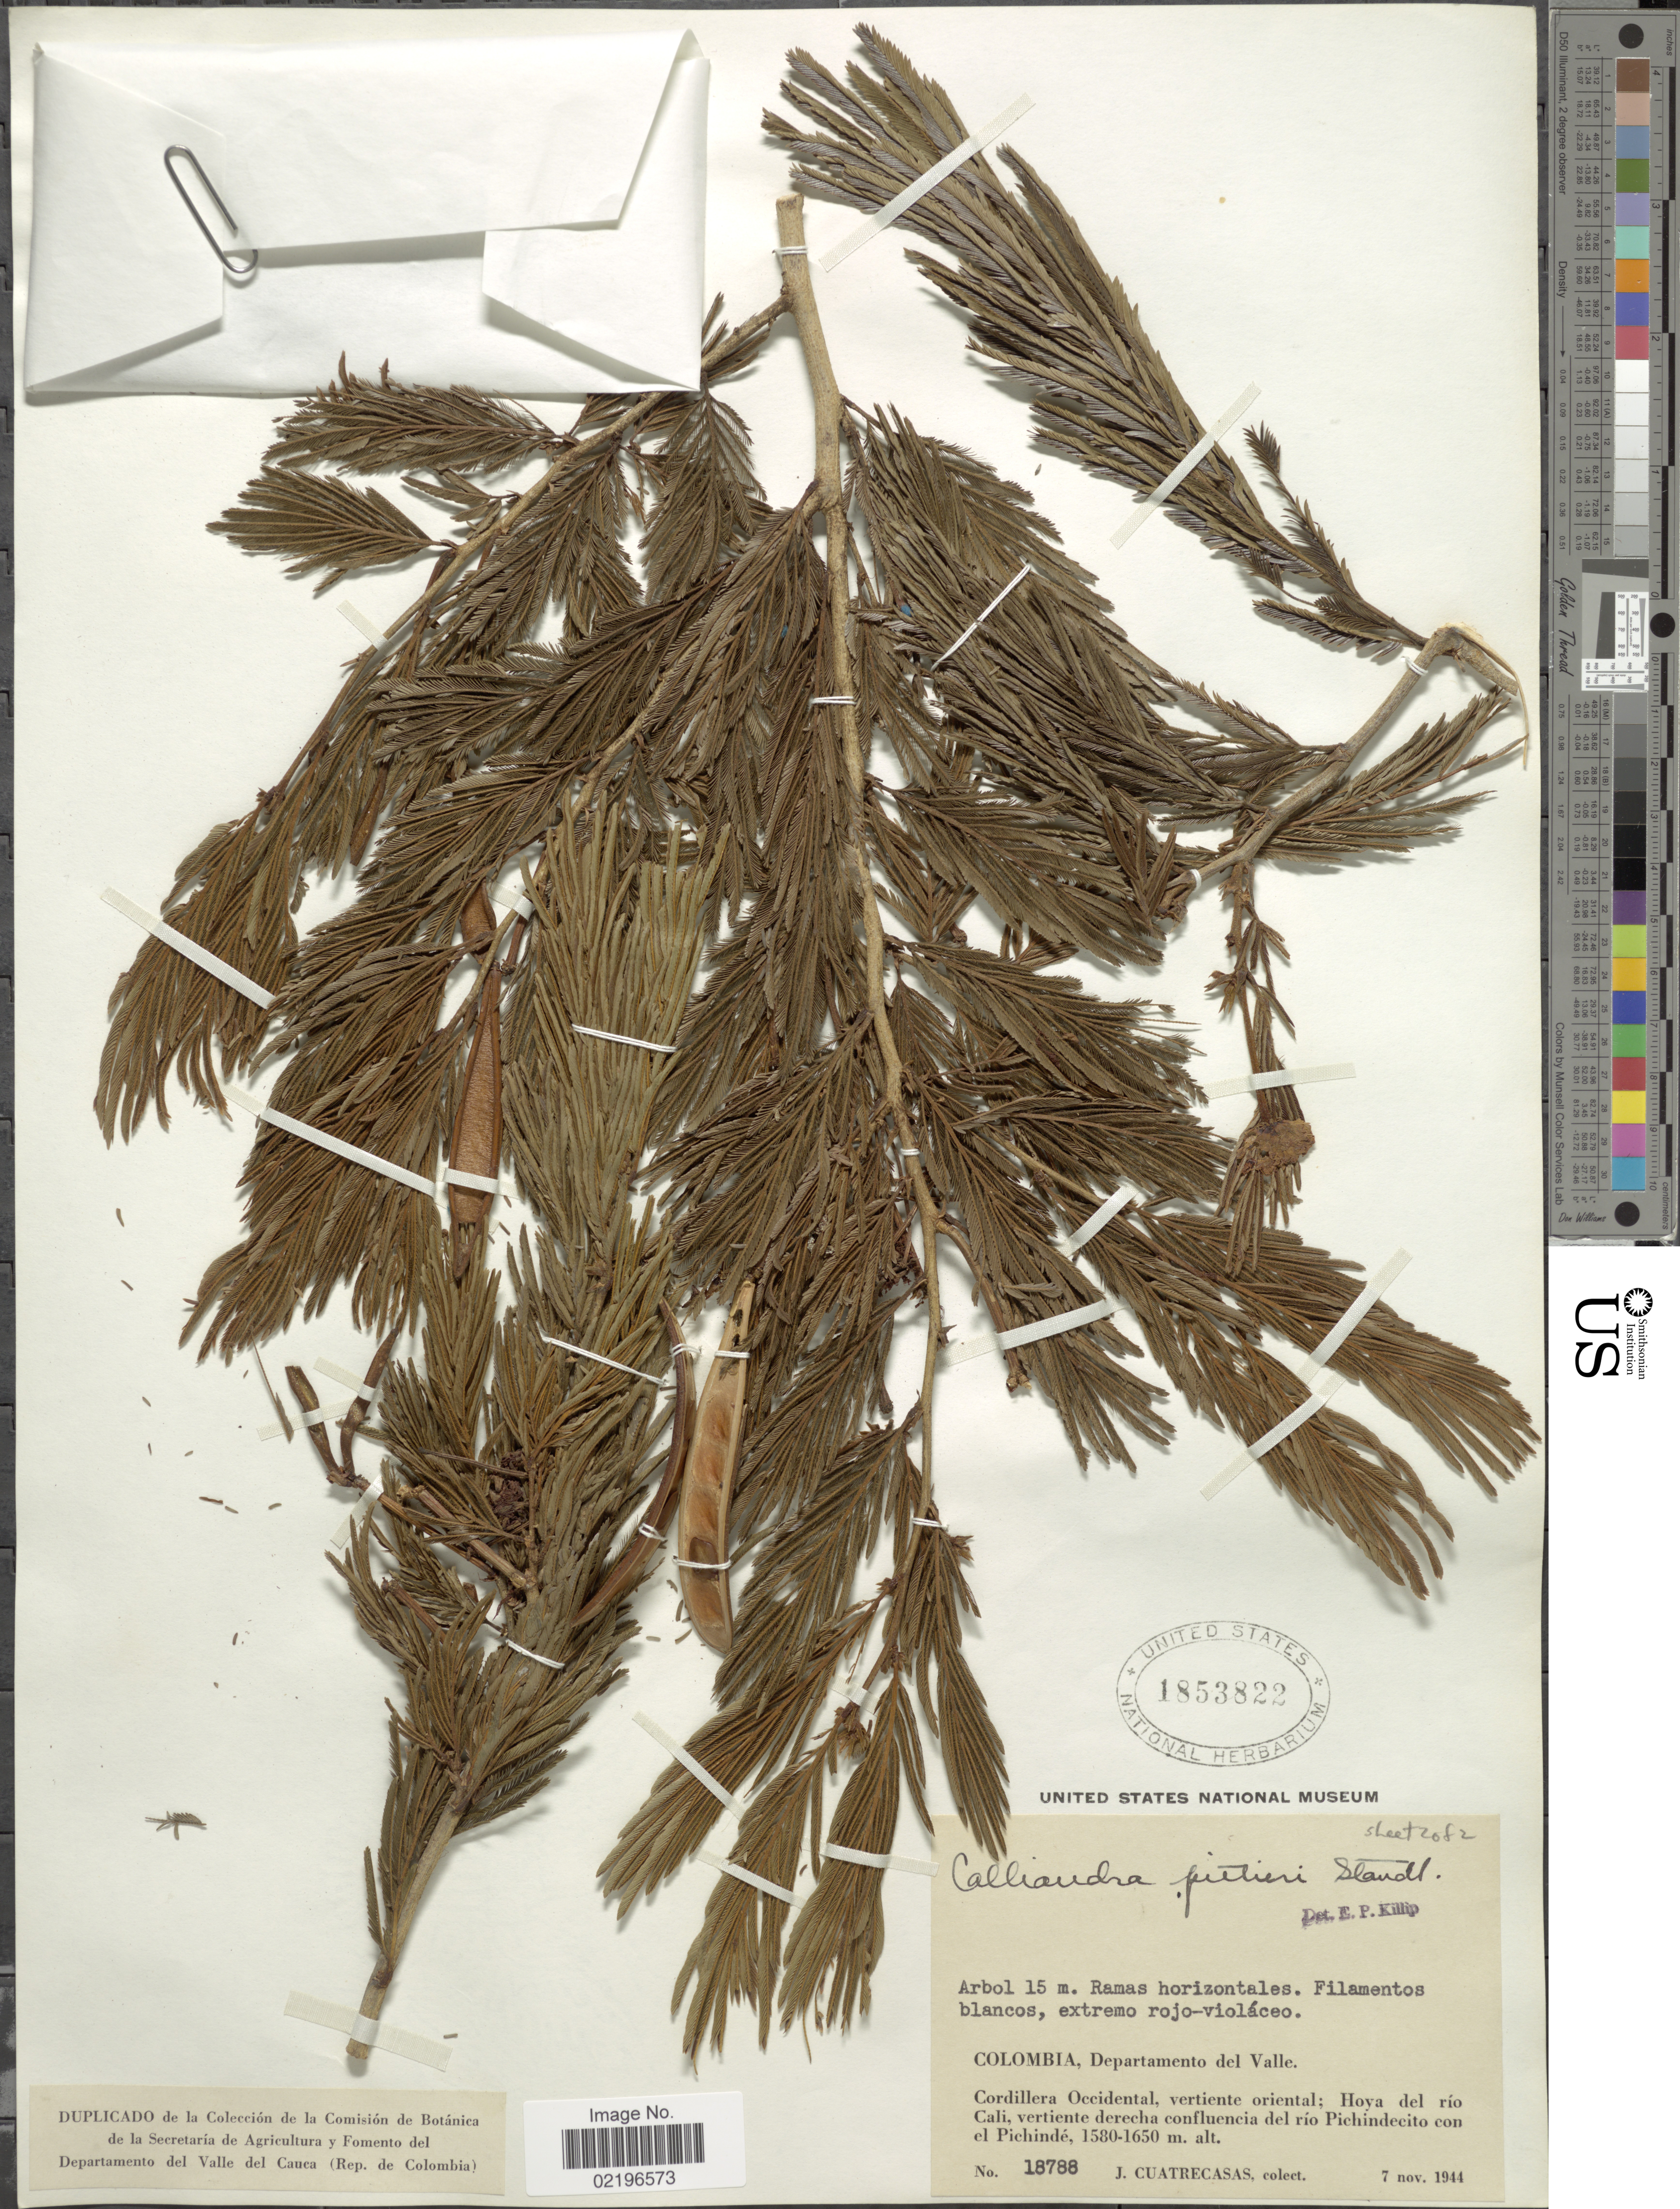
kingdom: Plantae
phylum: Tracheophyta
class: Magnoliopsida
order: Fabales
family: Fabaceae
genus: Calliandra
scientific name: Calliandra pittieri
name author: Standl.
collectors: J. Cuatrecasas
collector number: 18788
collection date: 1944-11-07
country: Colombia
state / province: Valle del Cauca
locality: Departamento del Valle. Cordillera Occidental, vertiente oriental; Hoya del rio Cali, vertiente derecha confluencia del rio Pichindecito con el Pichinde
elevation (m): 1580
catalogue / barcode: US 1853822